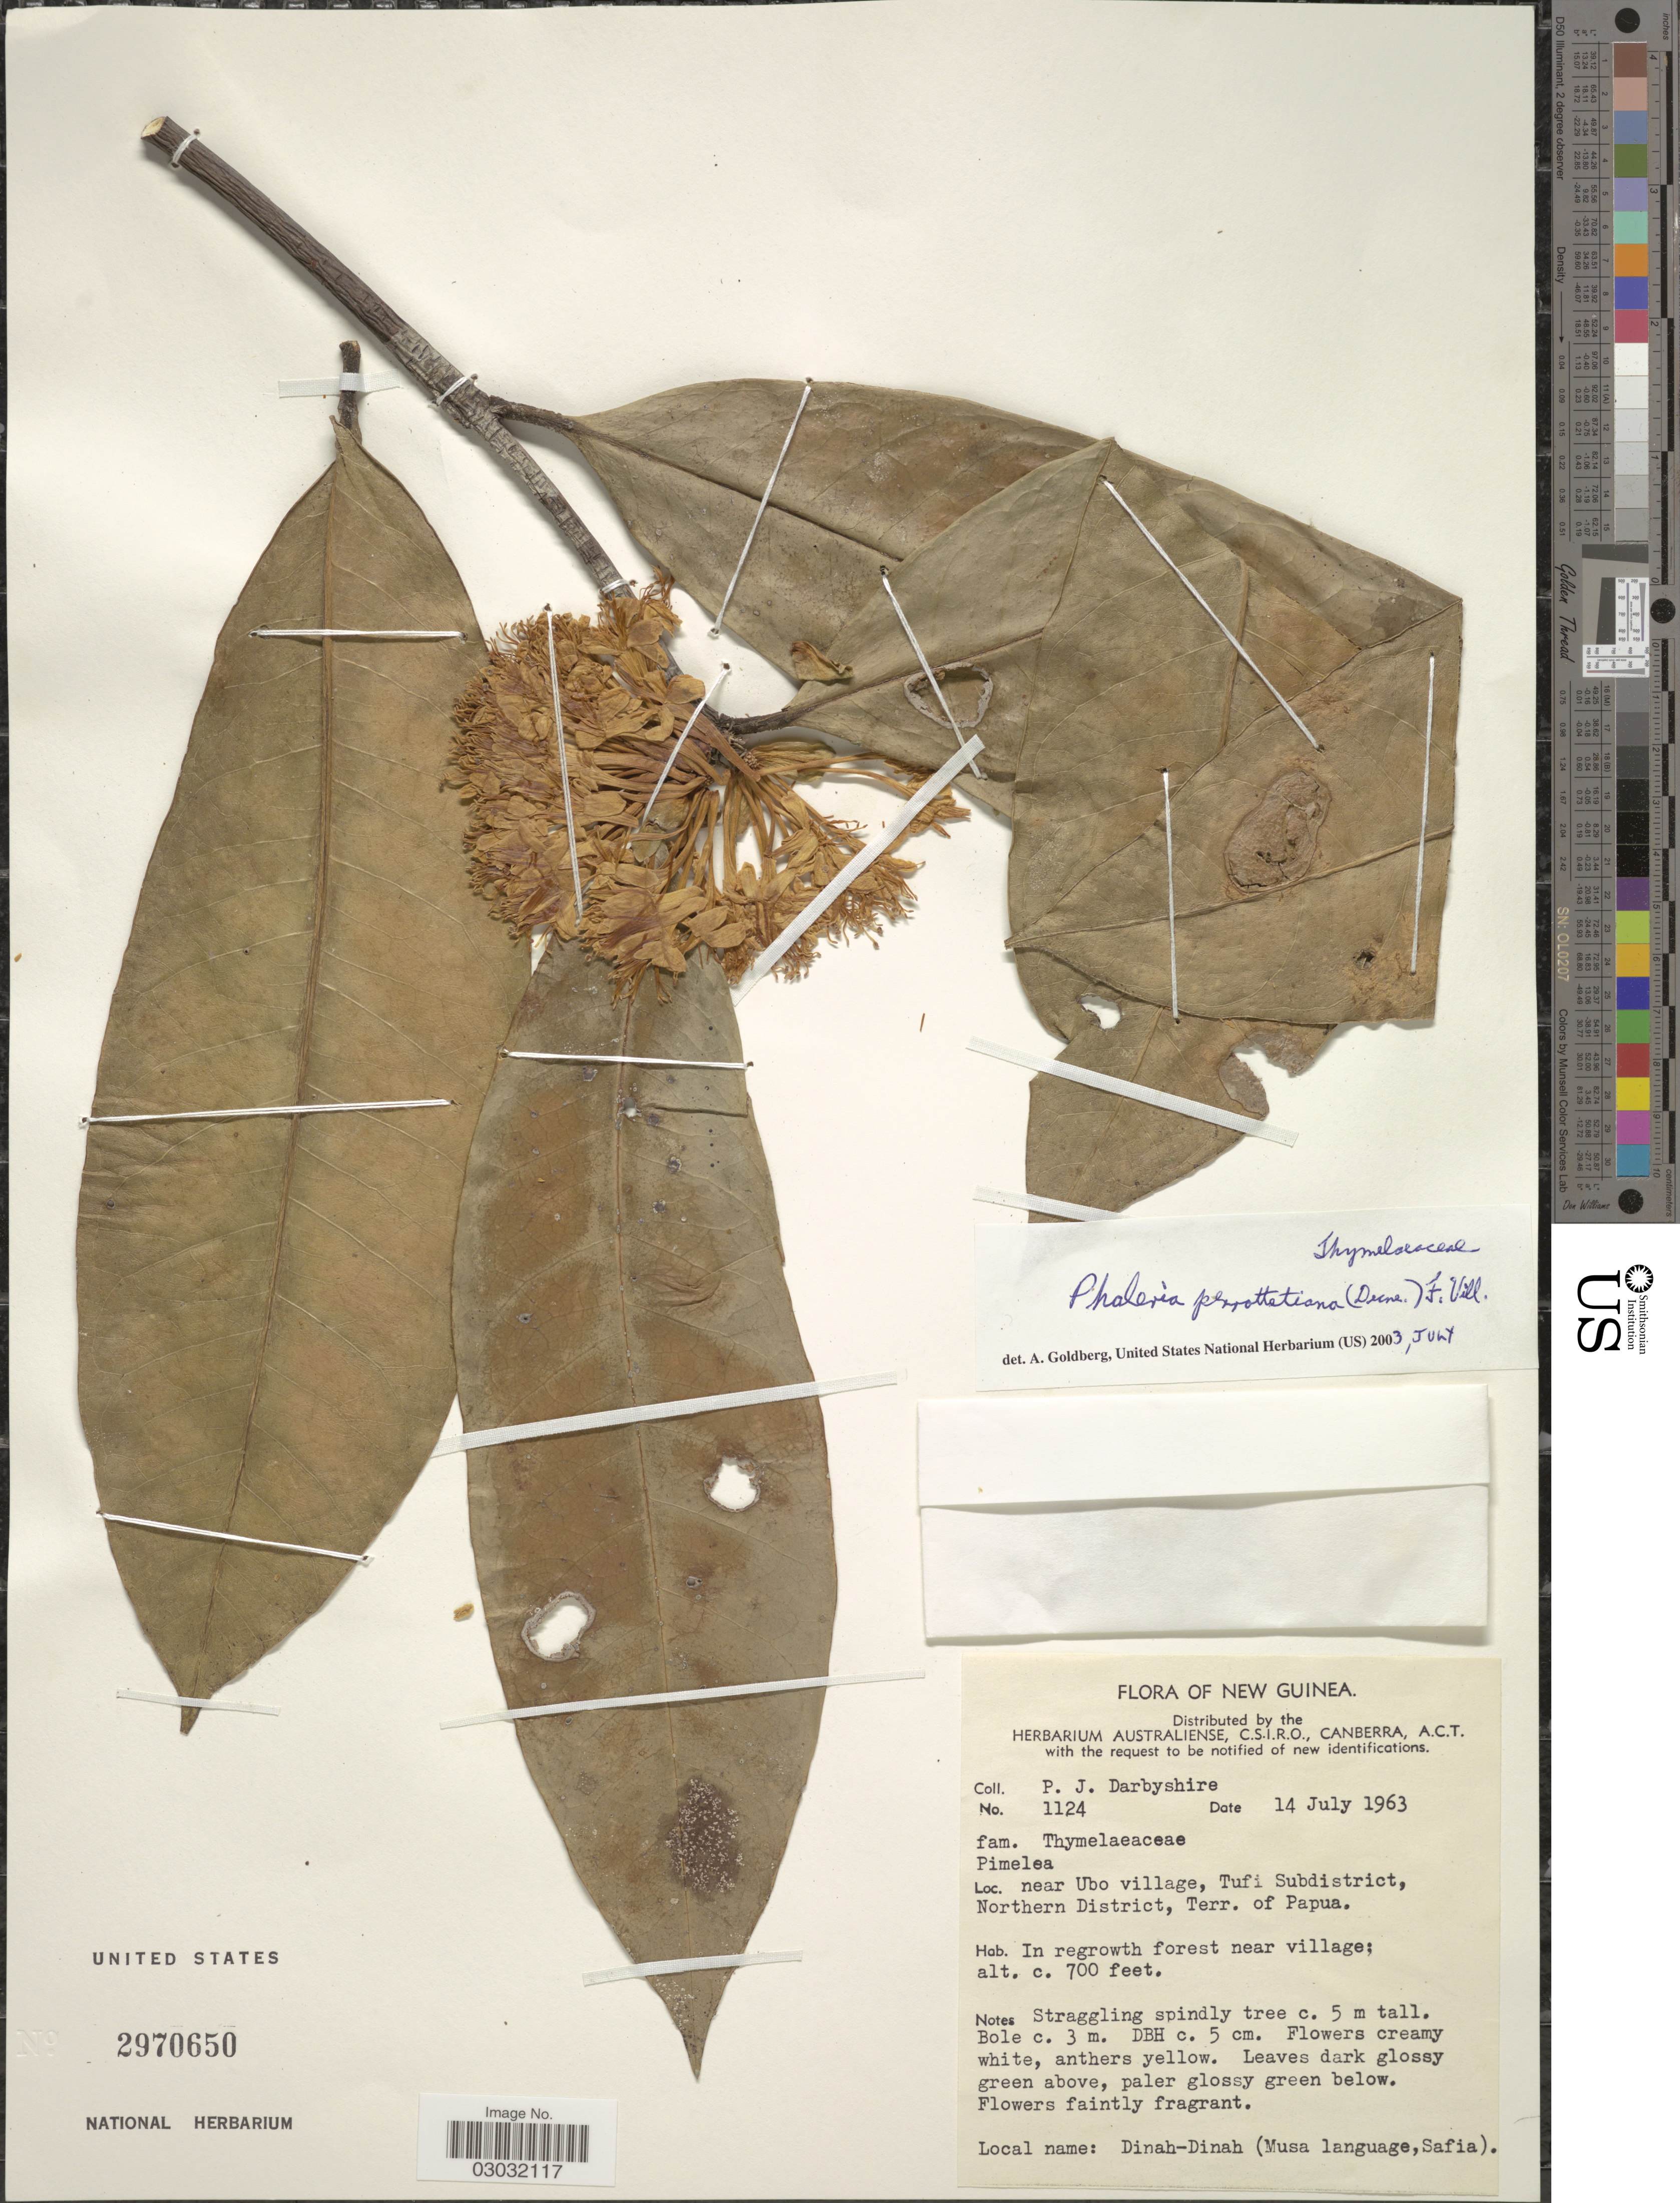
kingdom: Plantae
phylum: Tracheophyta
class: Magnoliopsida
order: Malvales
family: Thymelaeaceae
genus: Phaleria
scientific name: Phaleria perrottetiana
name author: (Decne.) Fern.-Vill.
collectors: P. Darbyshire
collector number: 1124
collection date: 1963-07-14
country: Papua New Guinea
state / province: Northern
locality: New Guinea, near Ubo village, Tufi Subdistrict, Northern District, Terr. of Papua.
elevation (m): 213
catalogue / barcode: US 2970650